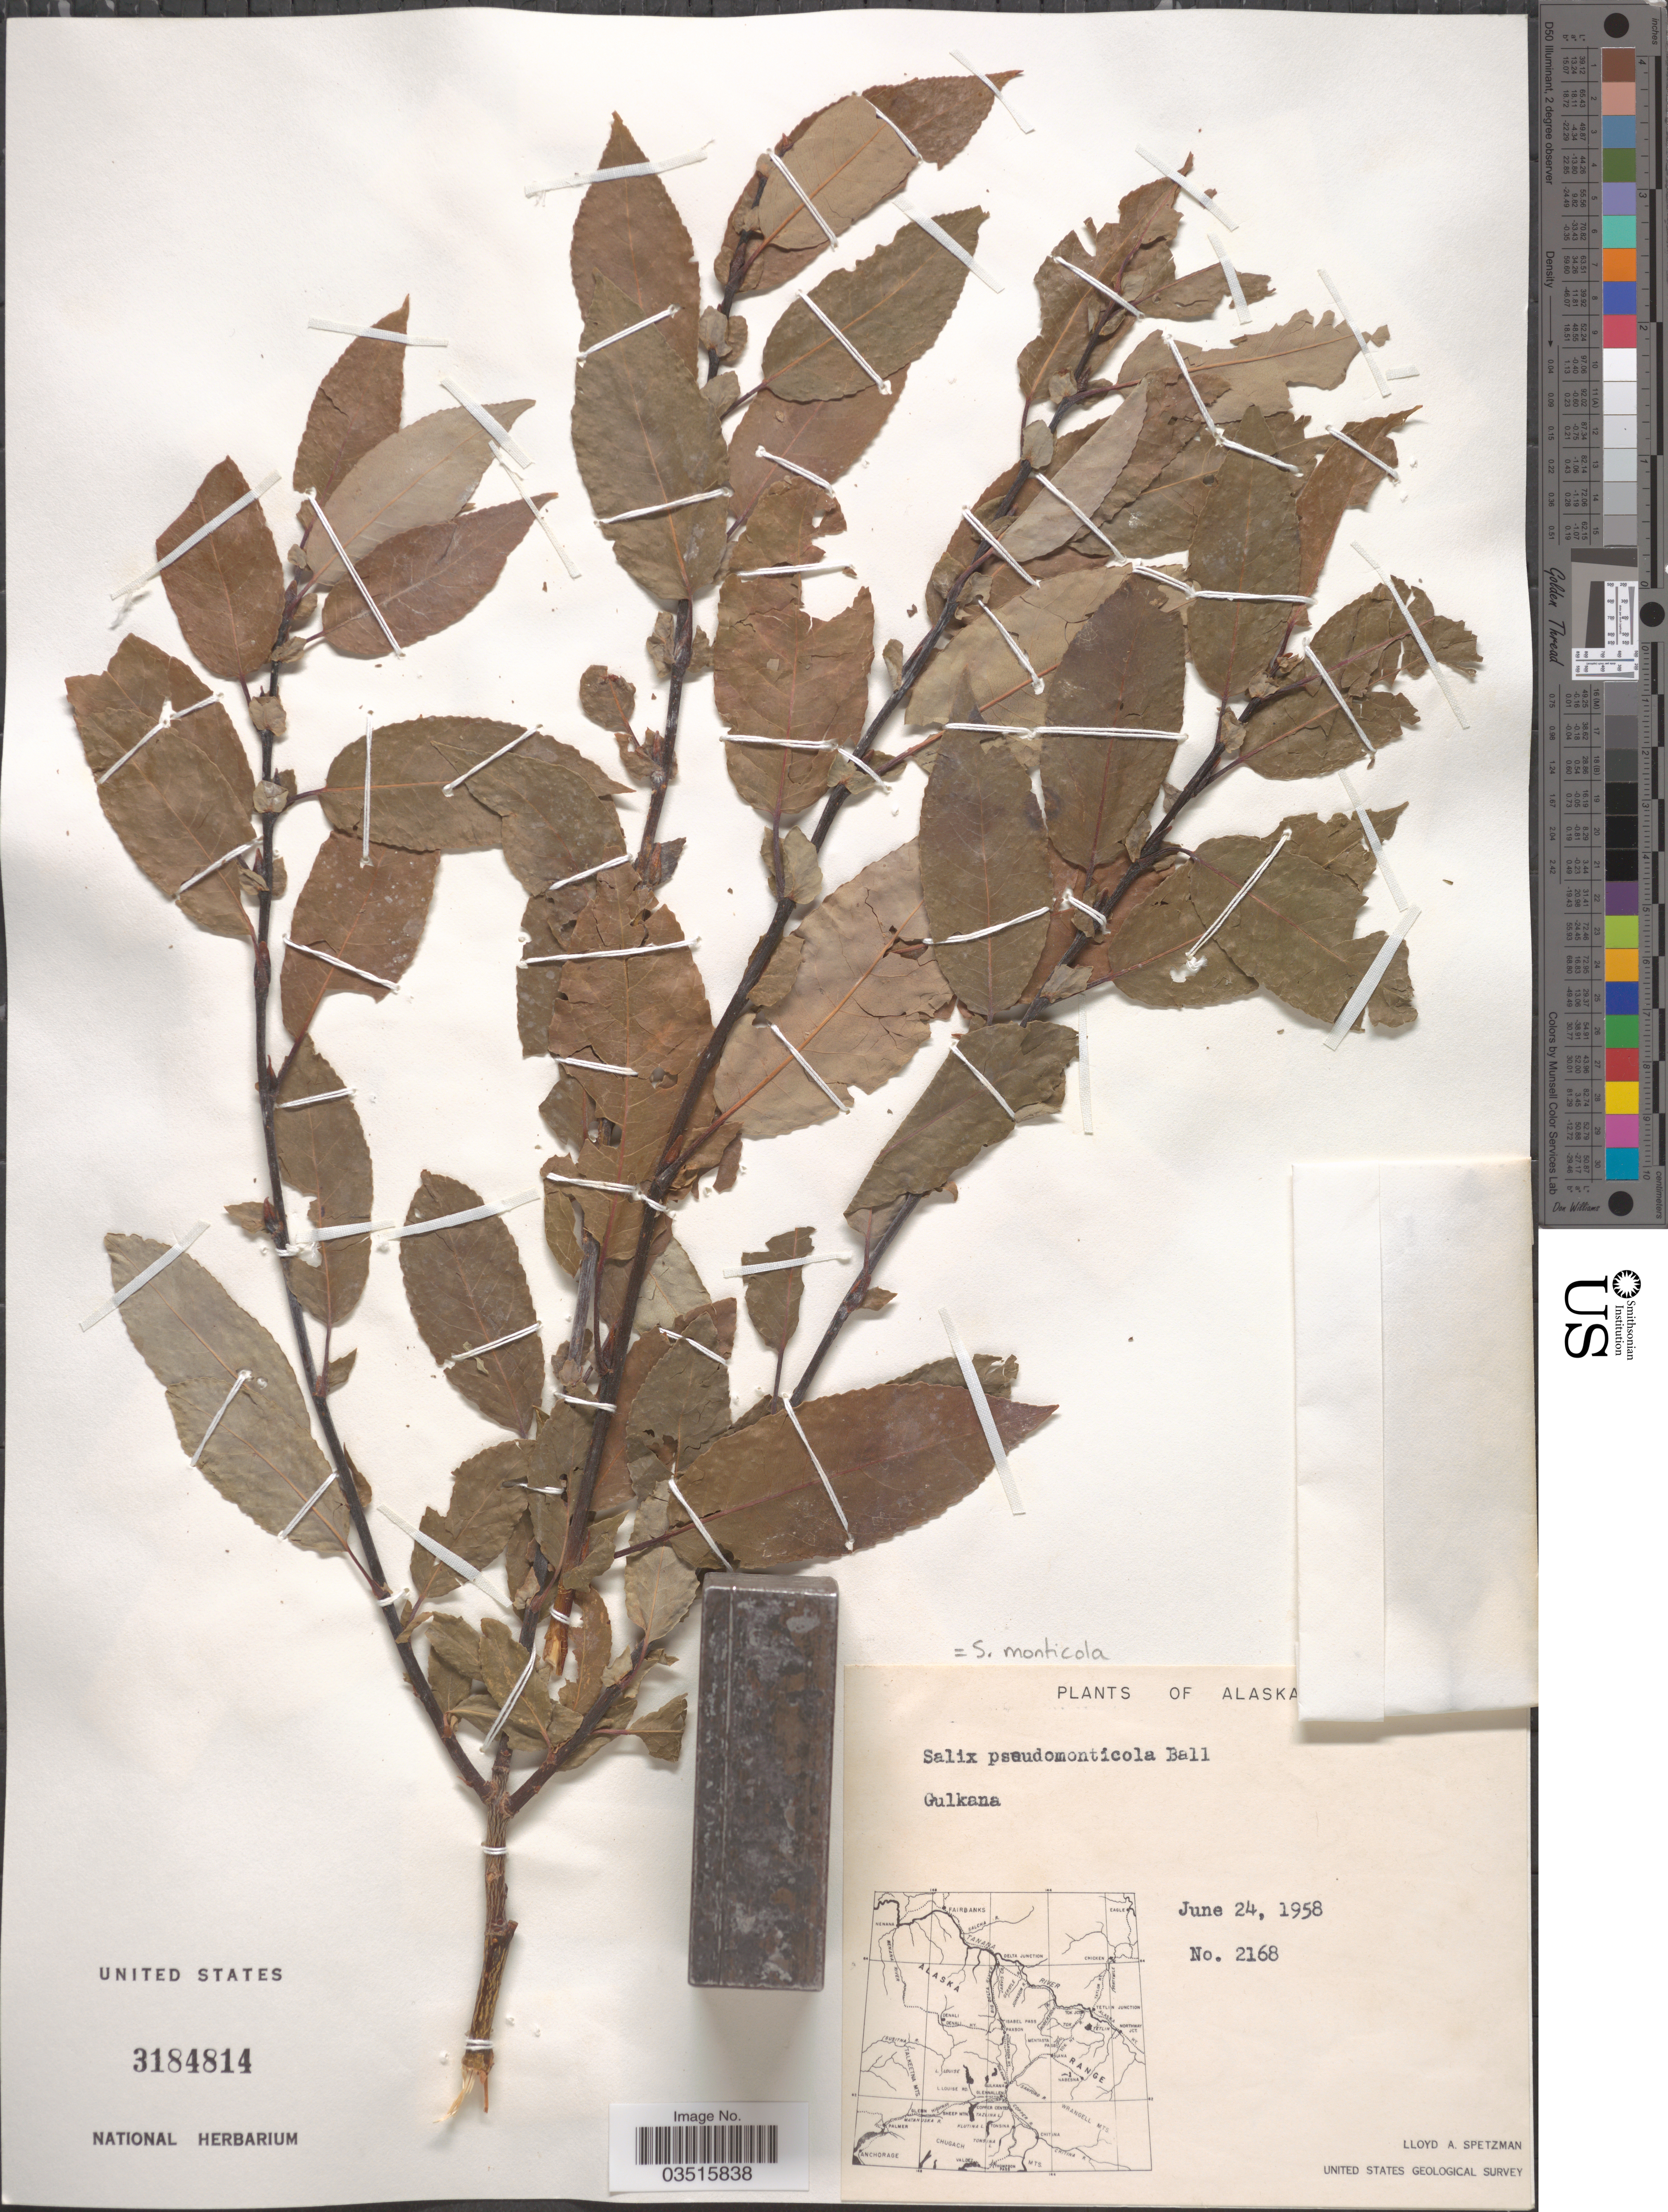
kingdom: Plantae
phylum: Tracheophyta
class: Magnoliopsida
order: Malpighiales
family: Salicaceae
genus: Salix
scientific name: Salix monticola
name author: Bebb.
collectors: L. Spetzman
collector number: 2168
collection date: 1958-06-24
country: United States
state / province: Alaska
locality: Gulkana.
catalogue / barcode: US 3184814